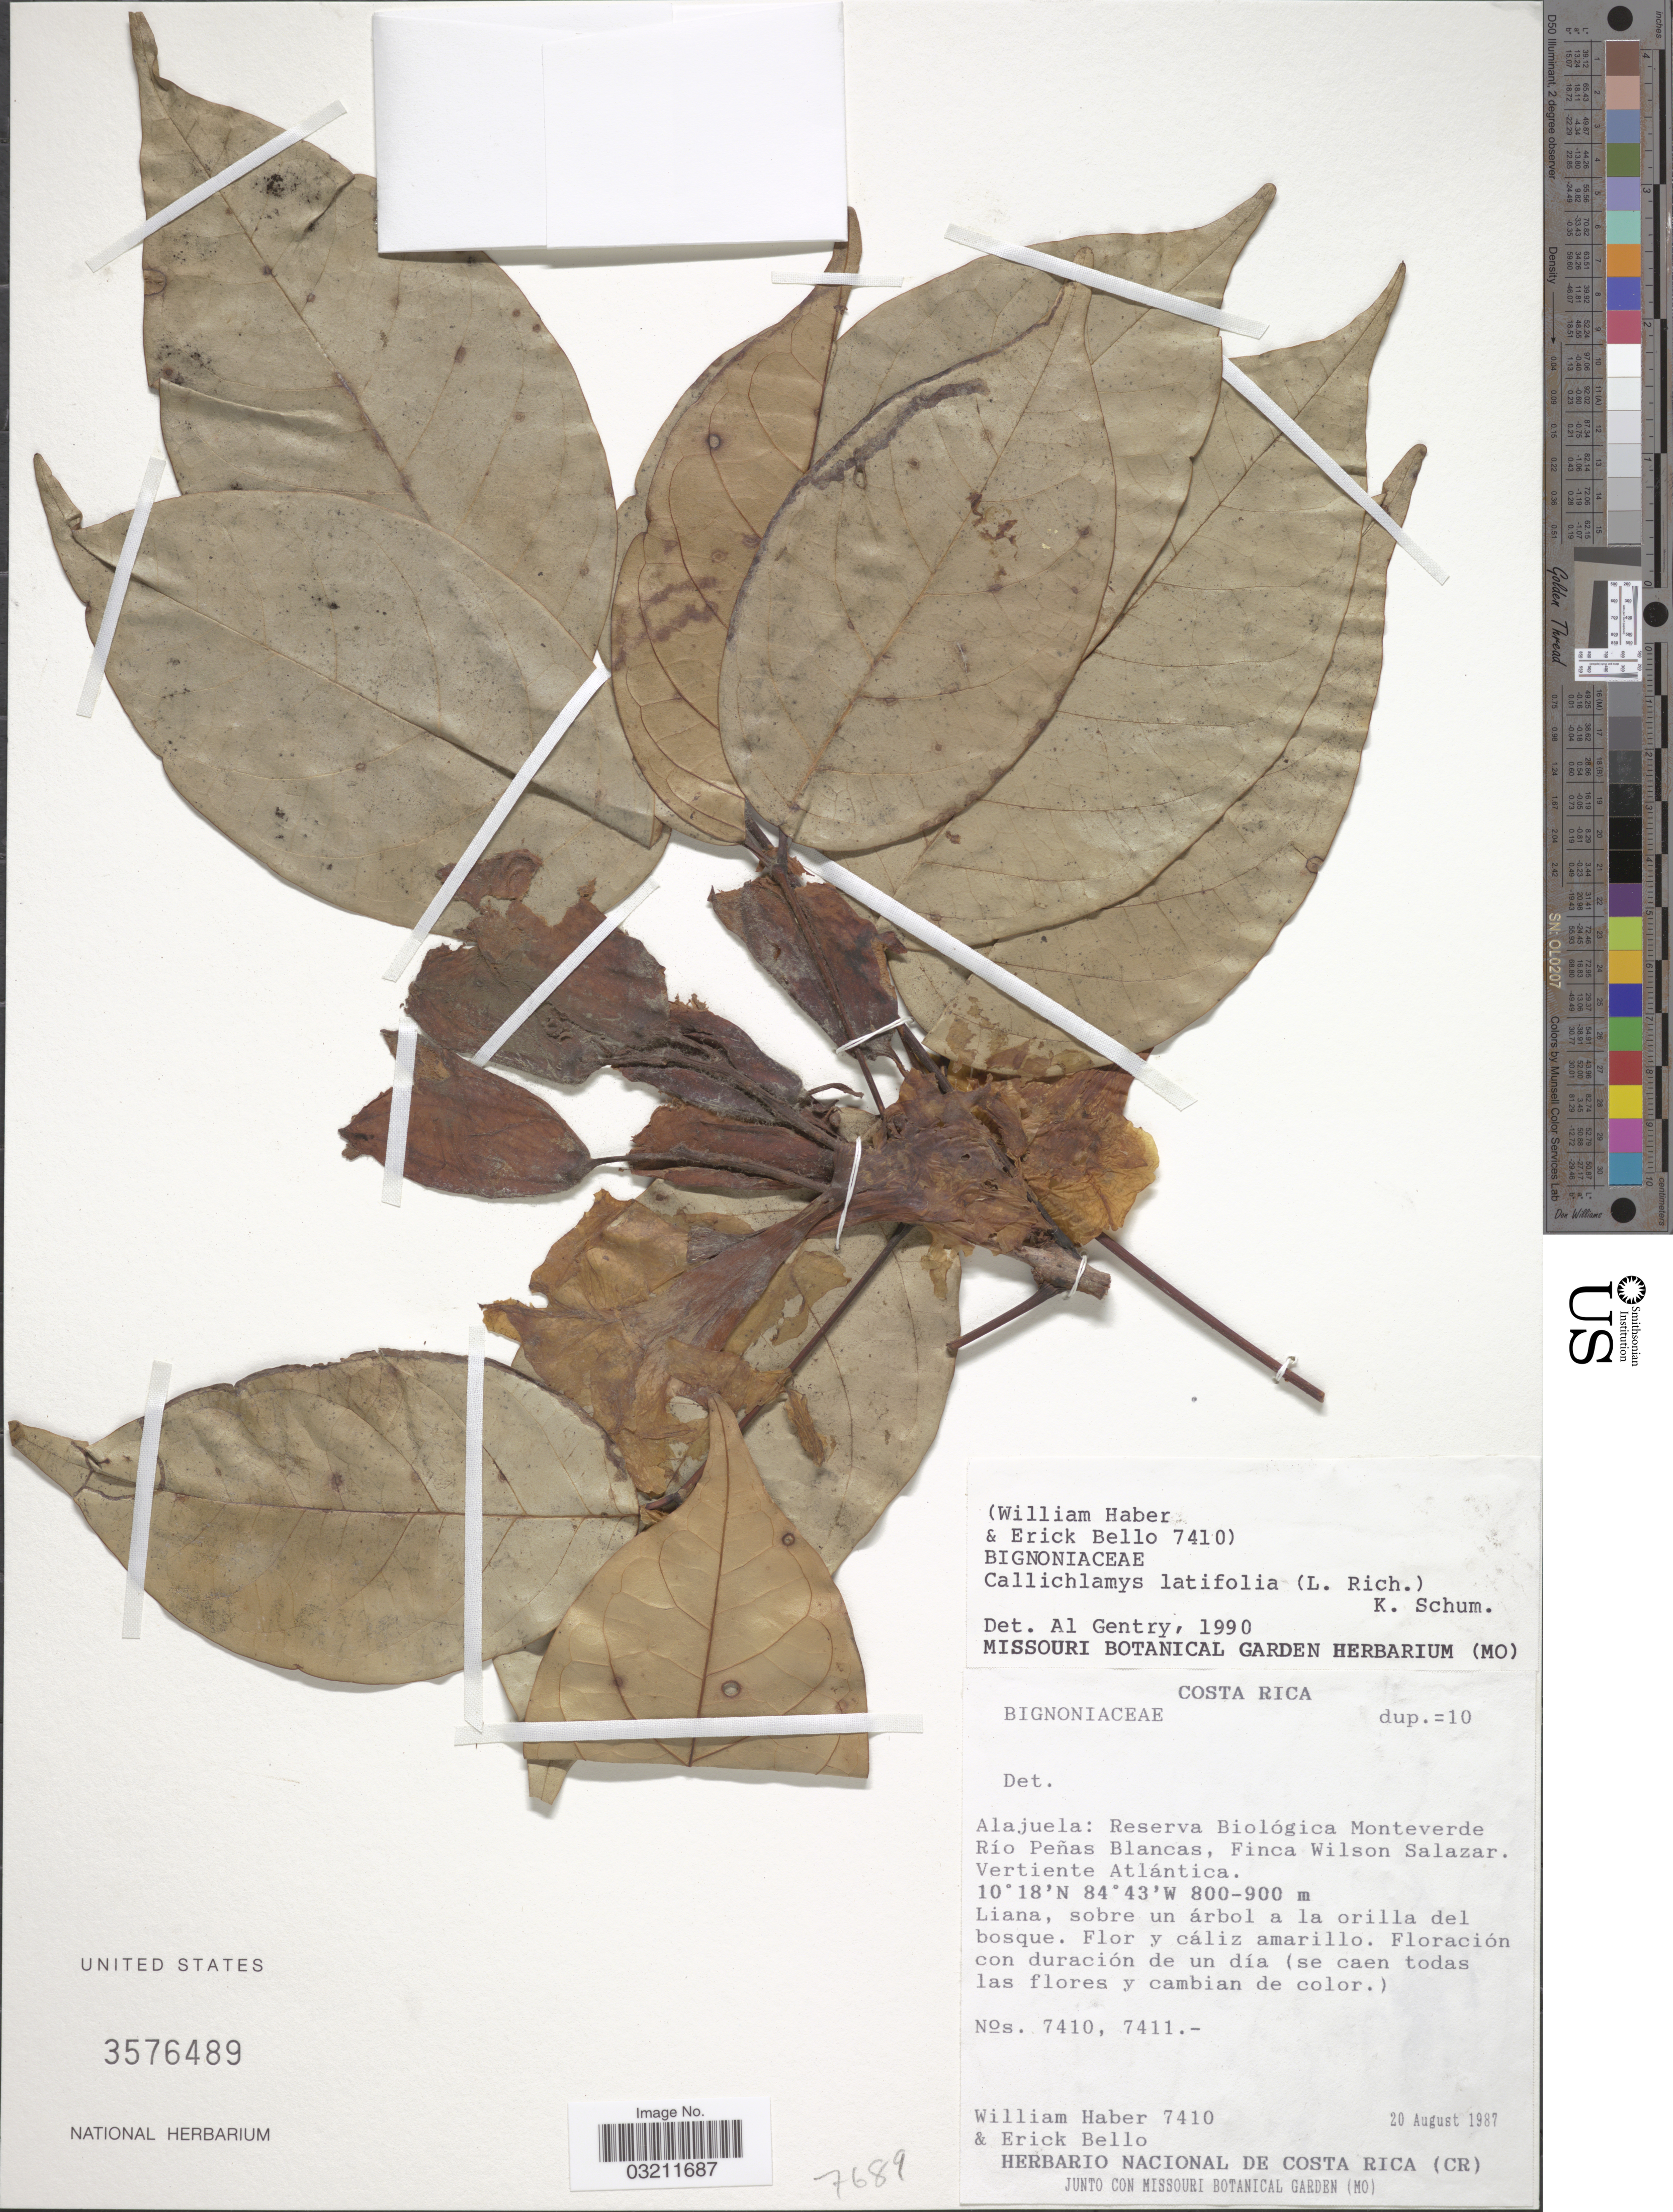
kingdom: Plantae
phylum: Tracheophyta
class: Magnoliopsida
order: Lamiales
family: Bignoniaceae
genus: Callichlamys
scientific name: Callichlamys latifolia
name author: (Rich.) K. Schum.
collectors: W. Haber & E. Bello C.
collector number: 7410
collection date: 1987-08-20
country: Costa Rica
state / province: Alajuela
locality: Reserva Biológica Monteverde Río Peñas Blancas, Finca Wilson Salazar. Vertiente Atlántica.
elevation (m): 800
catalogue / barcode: US 3576489